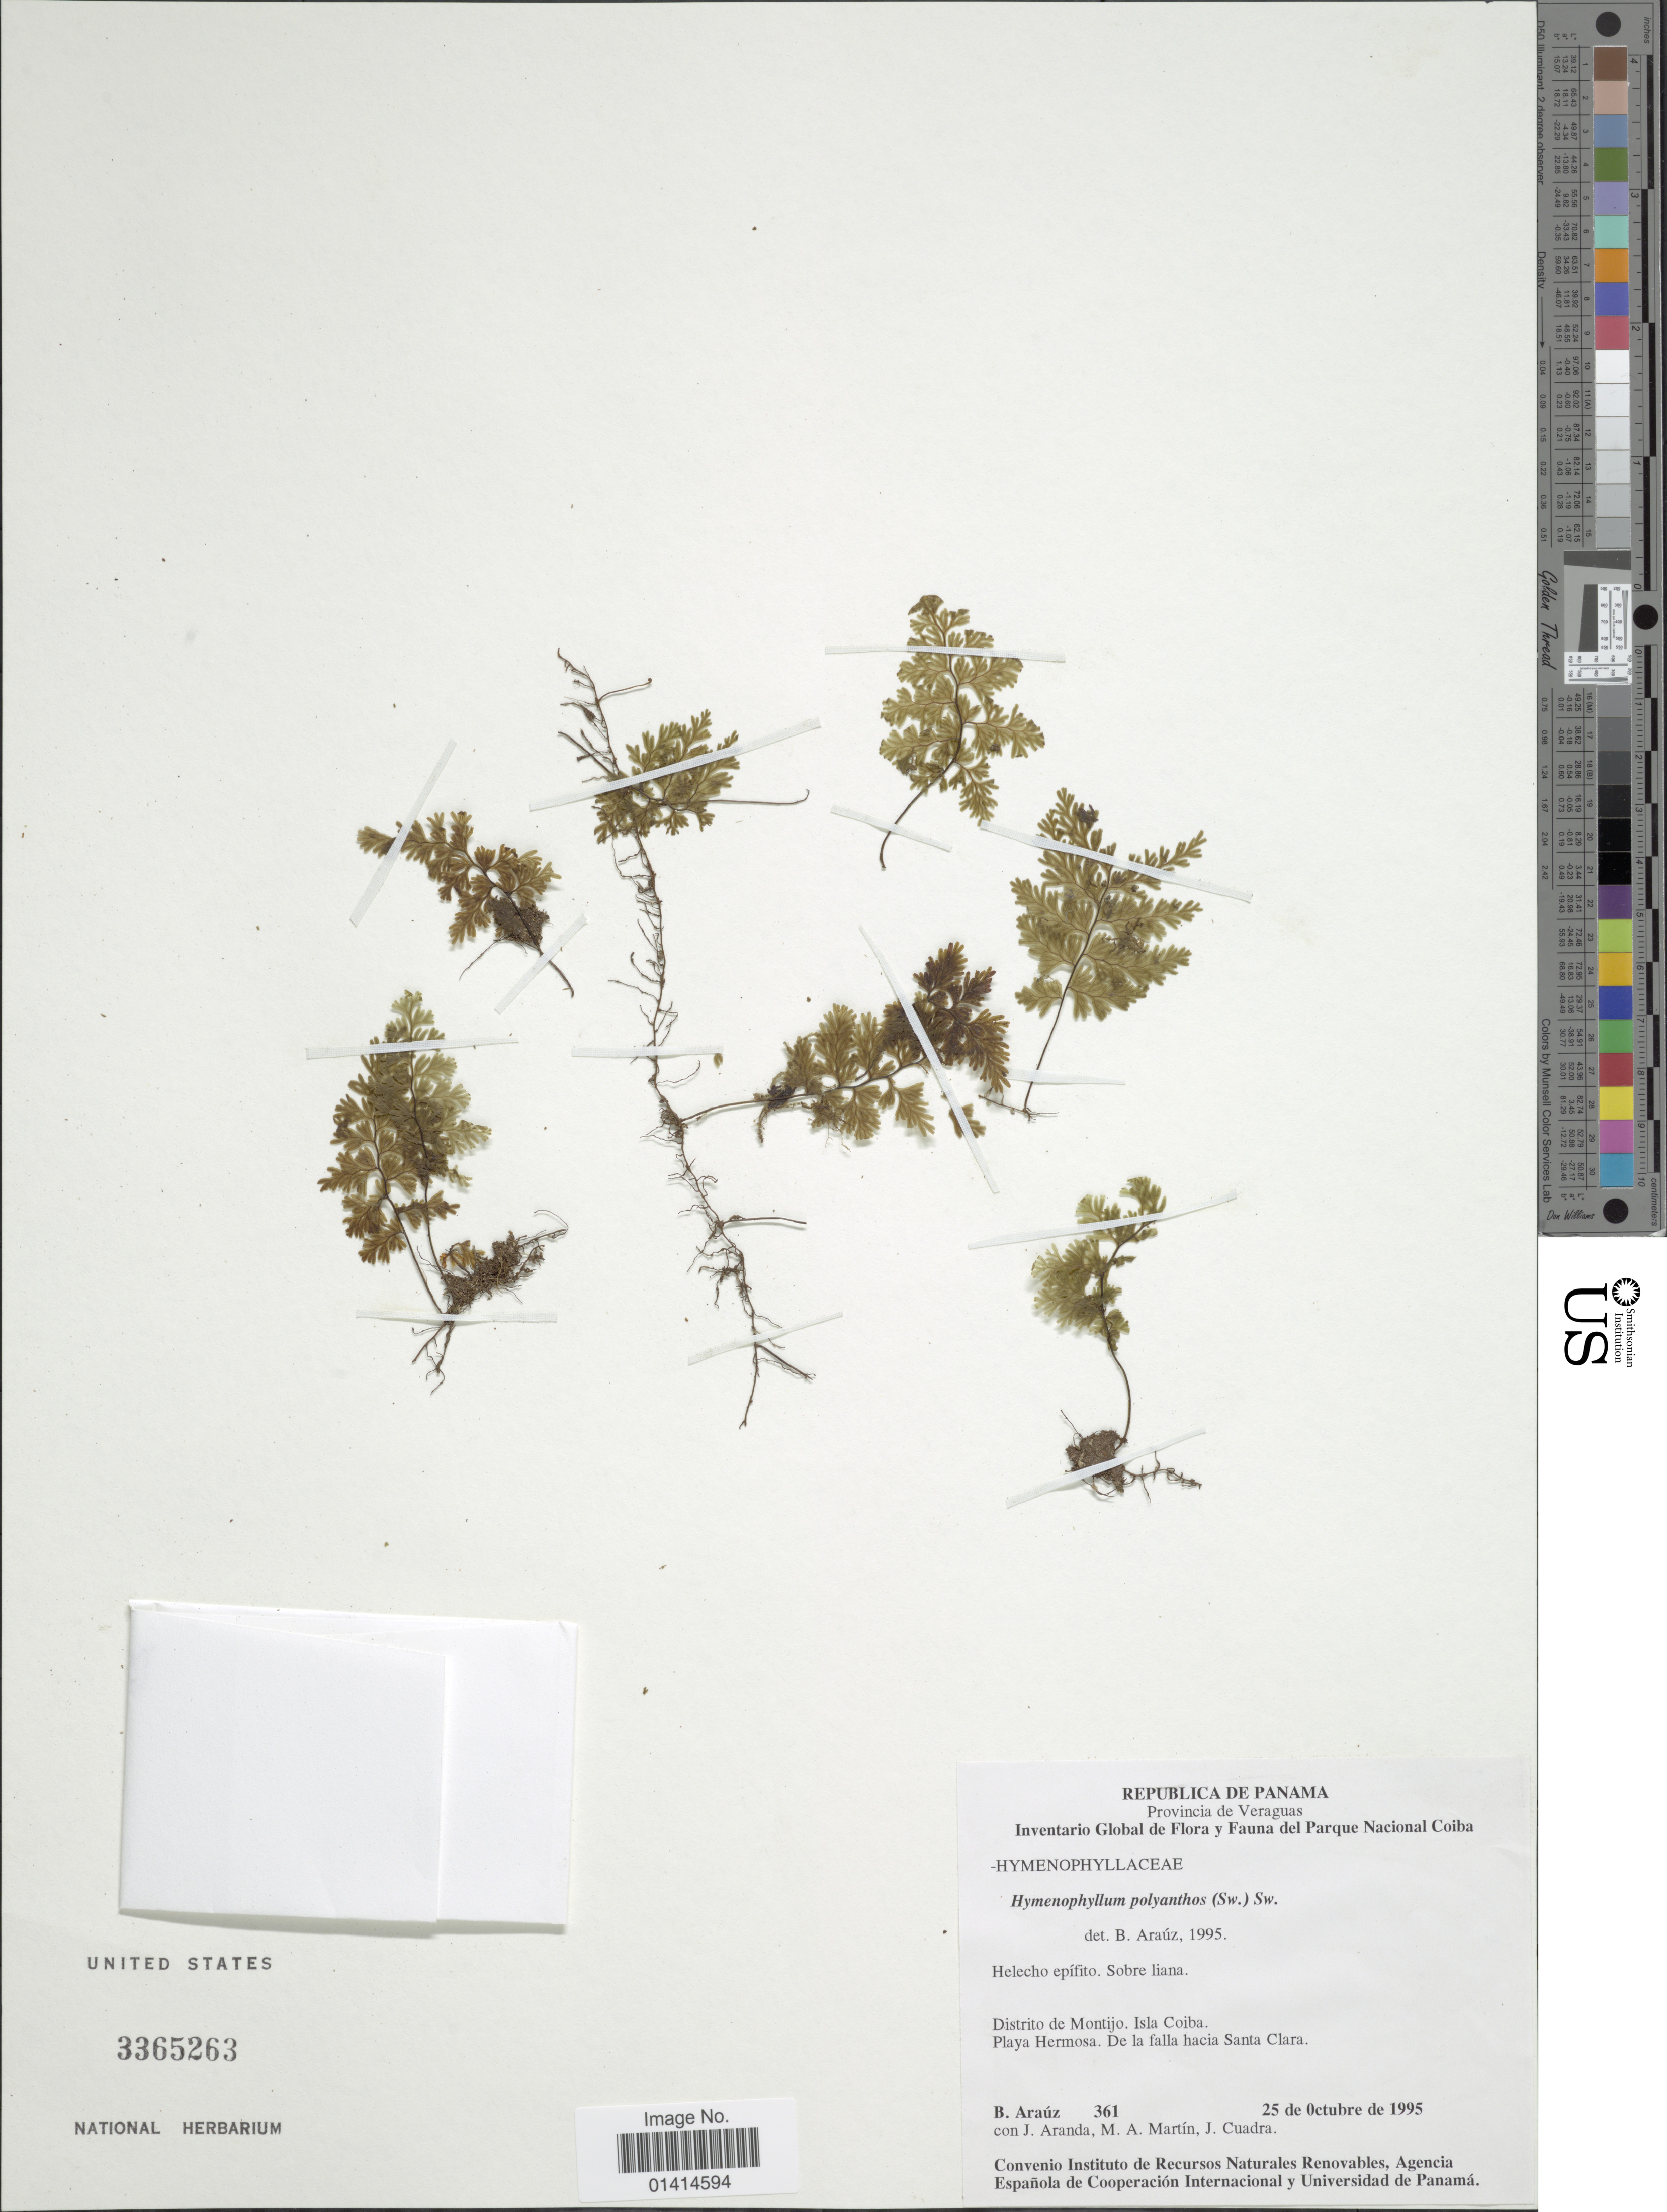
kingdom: Plantae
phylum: Tracheophyta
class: Polypodiopsida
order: Hymenophyllales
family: Hymenophyllaceae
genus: Hymenophyllum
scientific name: Hymenophyllum polyanthos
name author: (Sw.) Sw.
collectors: B. Araúz, J. Aranda, M. A. Martin & J. Cuadra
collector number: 361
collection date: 1955-10-25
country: Panama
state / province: Veraguas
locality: Distrito de Montijo. Isla Coiba. Playa Hermosa. De la falla hacia Santa Clara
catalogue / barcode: US 3365263